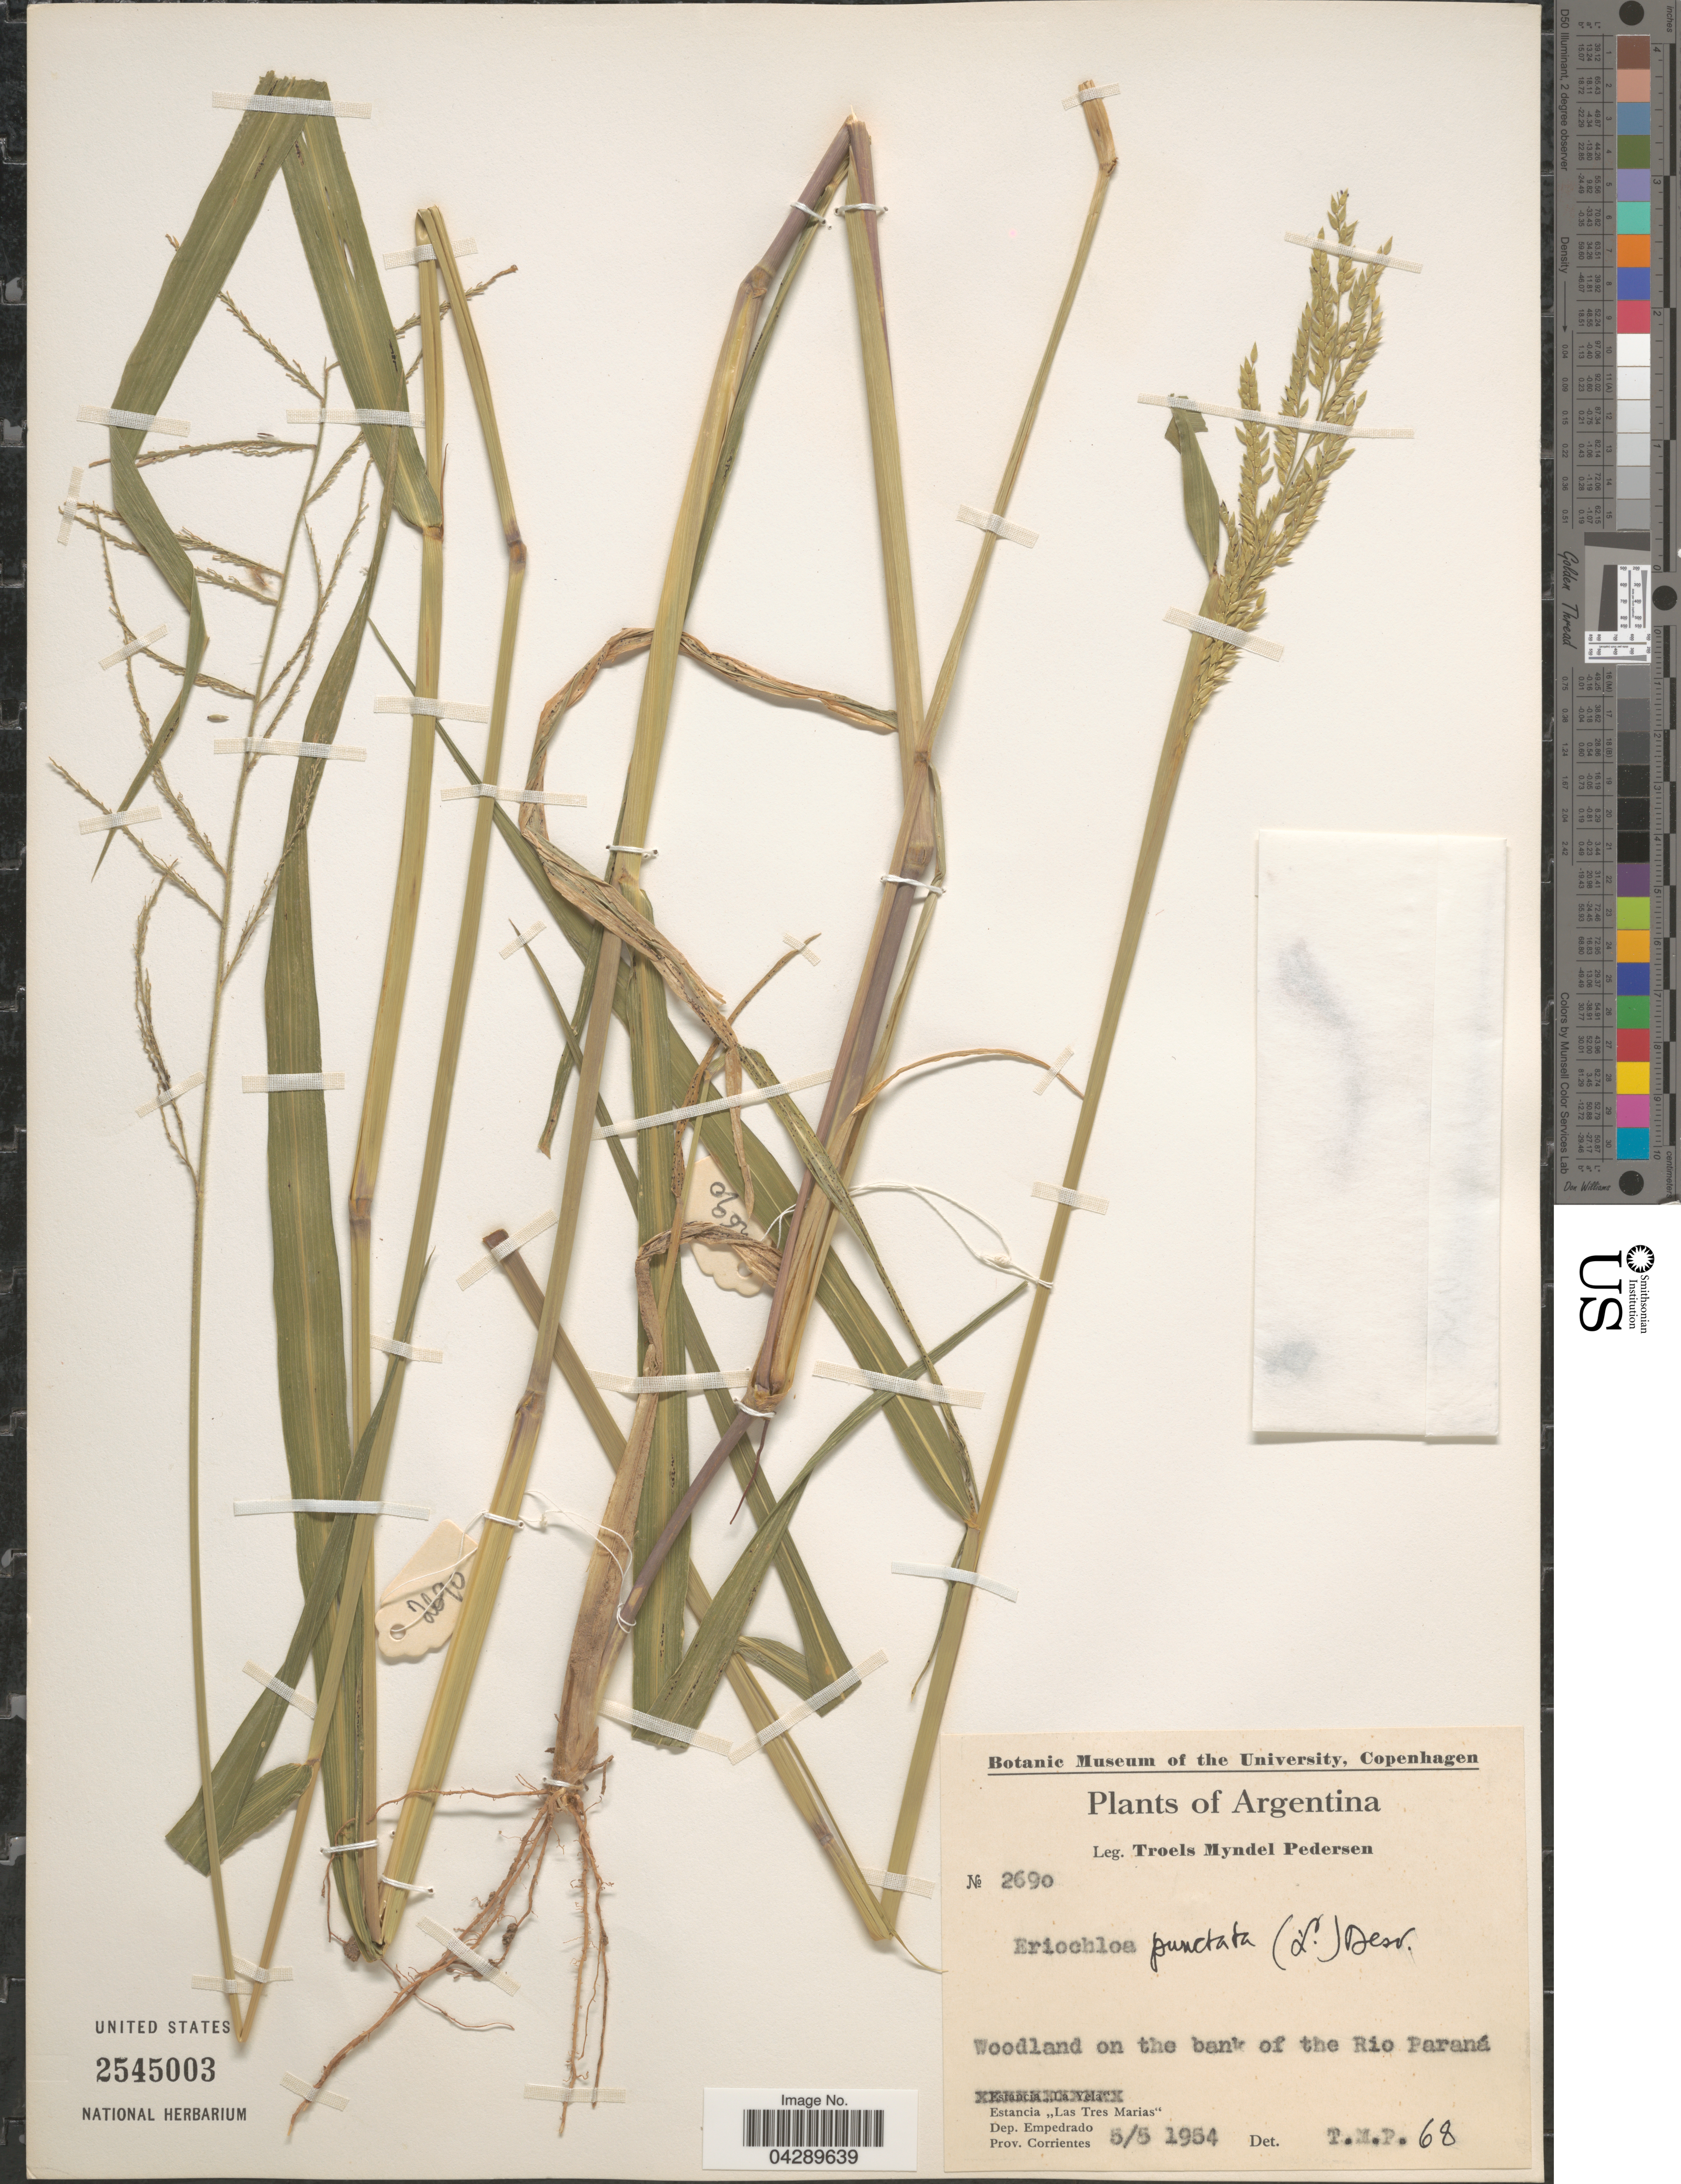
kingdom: Plantae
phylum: Tracheophyta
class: Liliopsida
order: Poales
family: Poaceae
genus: Eriochloa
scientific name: Eriochloa punctata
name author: (L.) Desv. ex Ham.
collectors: T. Pederson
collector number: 2690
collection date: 1954-05-05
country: Argentina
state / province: Corrientes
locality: Woodland on the bank of the Rio Paraná. Estancia "Las Tres Marias". Dep. Empedrado.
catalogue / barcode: US 2545003